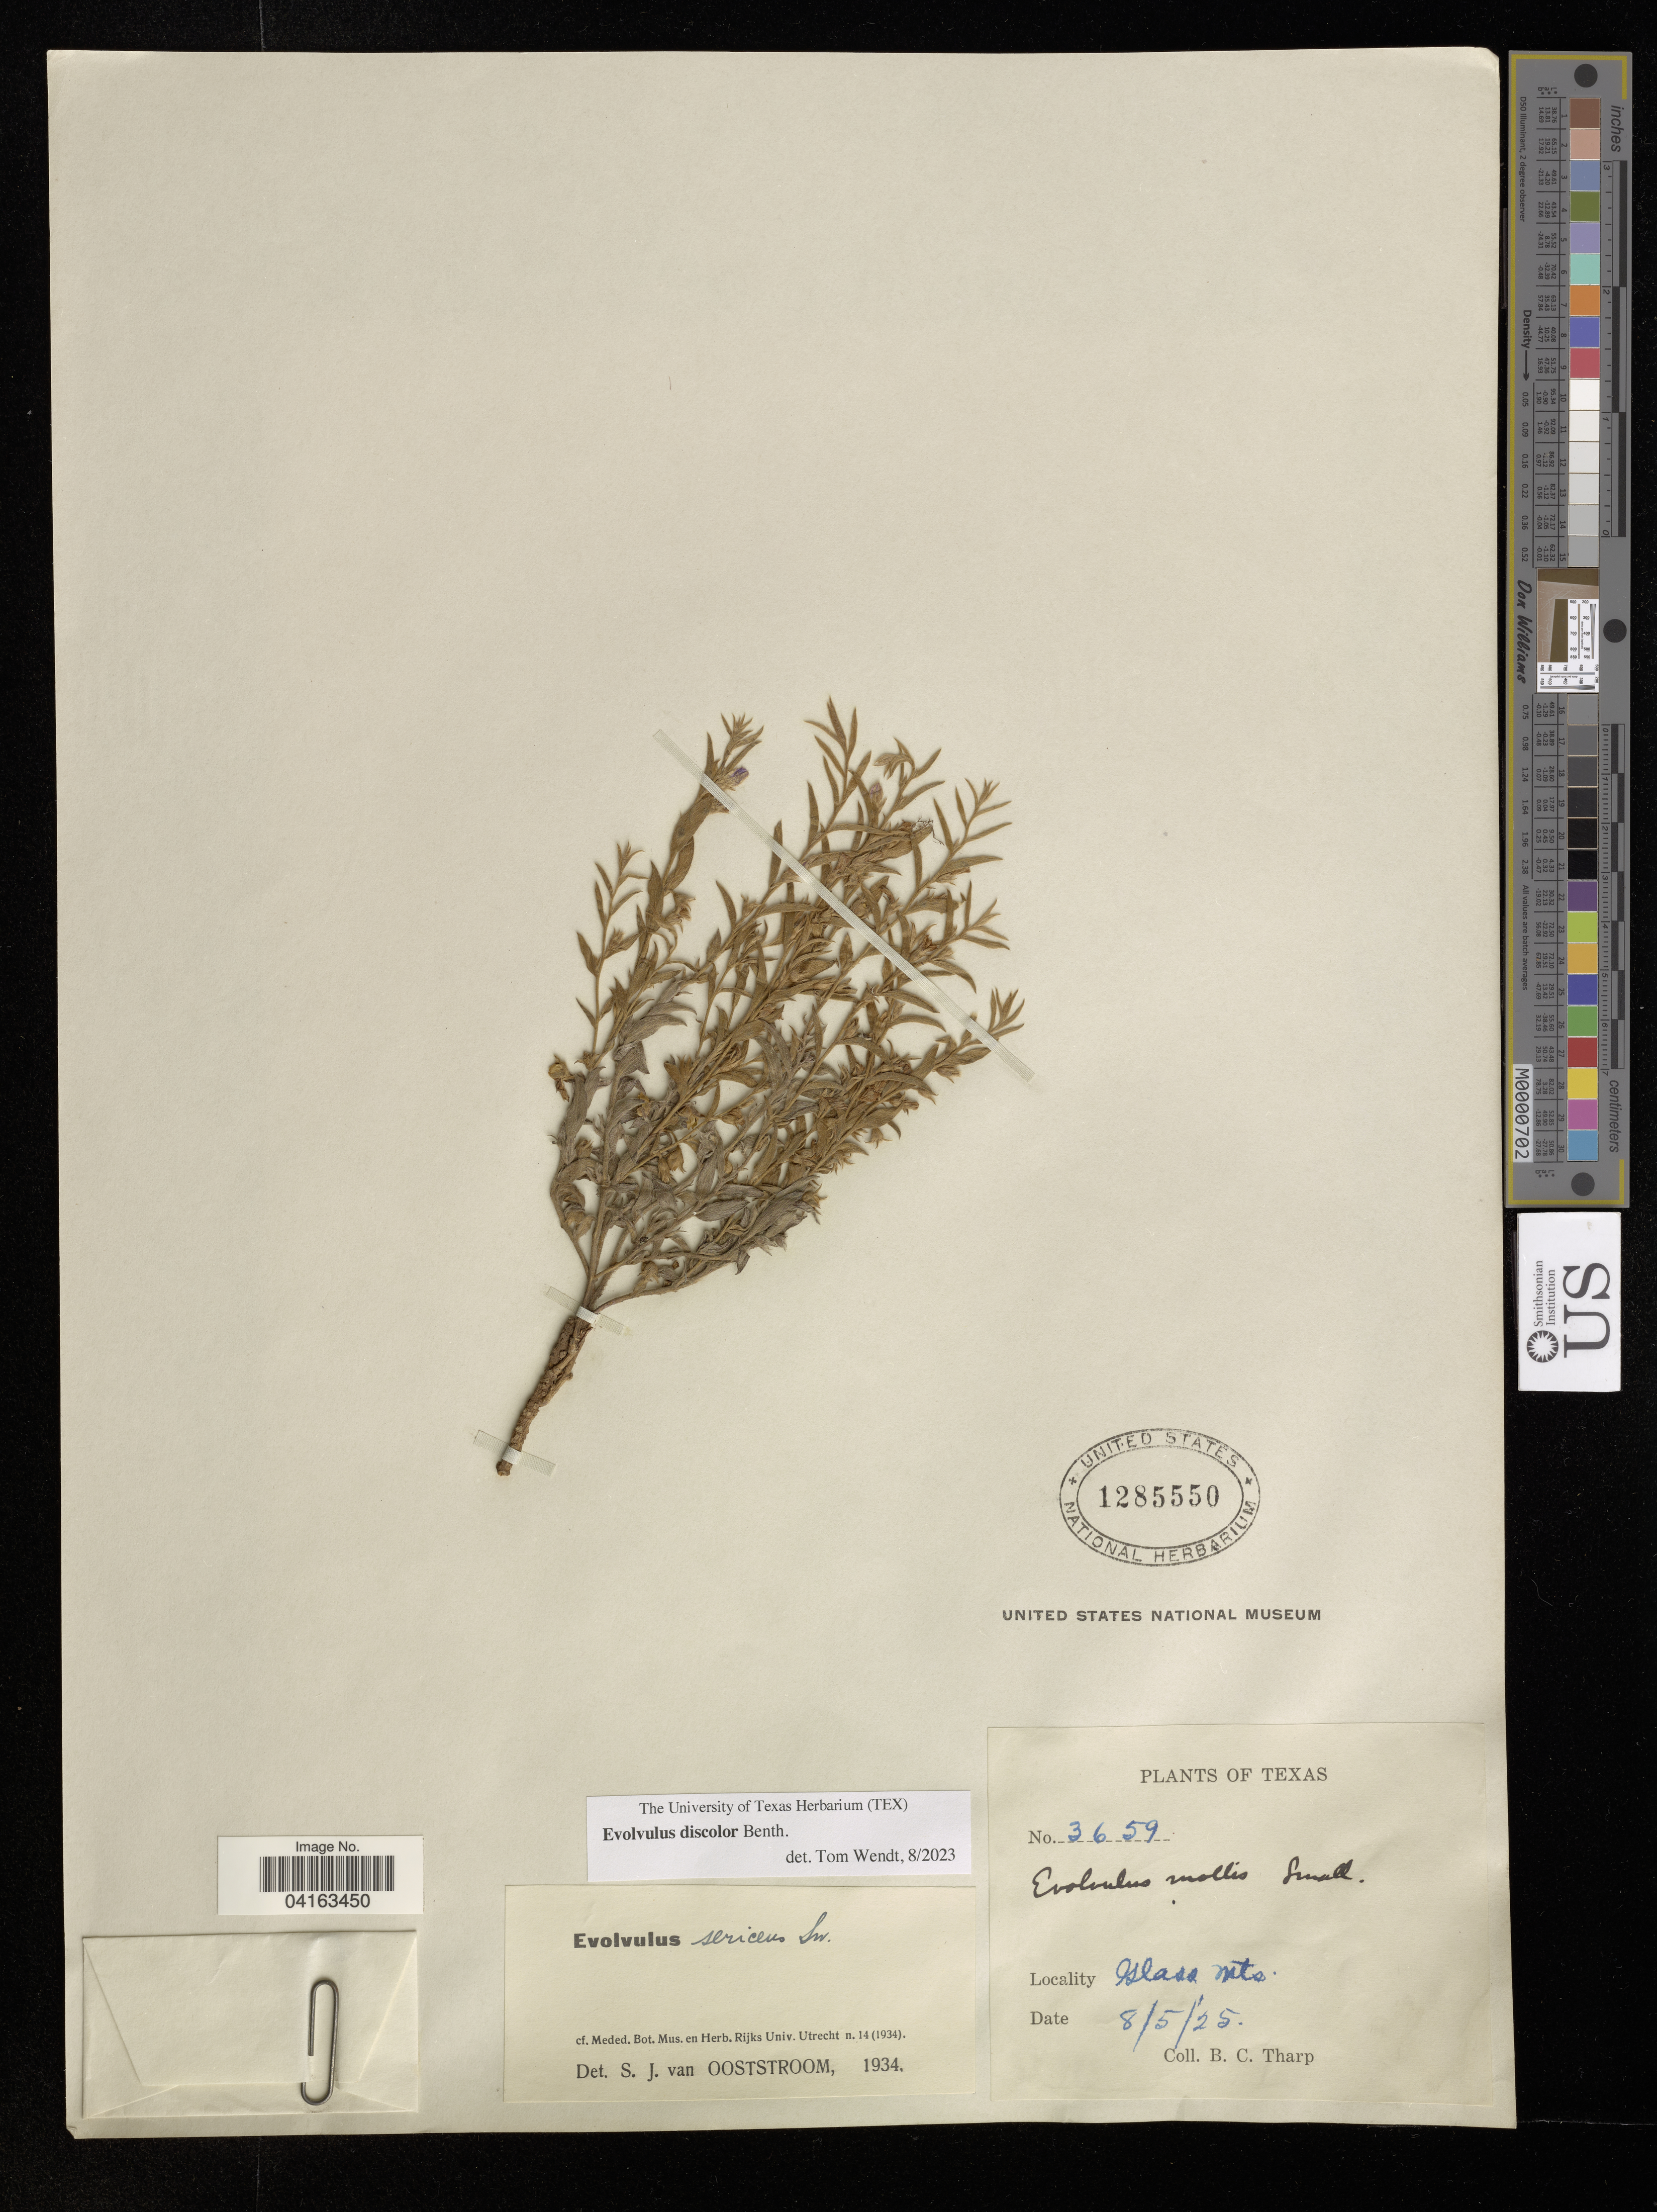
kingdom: Plantae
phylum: Tracheophyta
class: Magnoliopsida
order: Solanales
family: Convolvulaceae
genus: Evolvulus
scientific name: Evolvulus discolor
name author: Benth.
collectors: B. Tharp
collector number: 3659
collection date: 1925-05-08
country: United States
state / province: Texas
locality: Glaza Mts.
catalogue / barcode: US 1285550